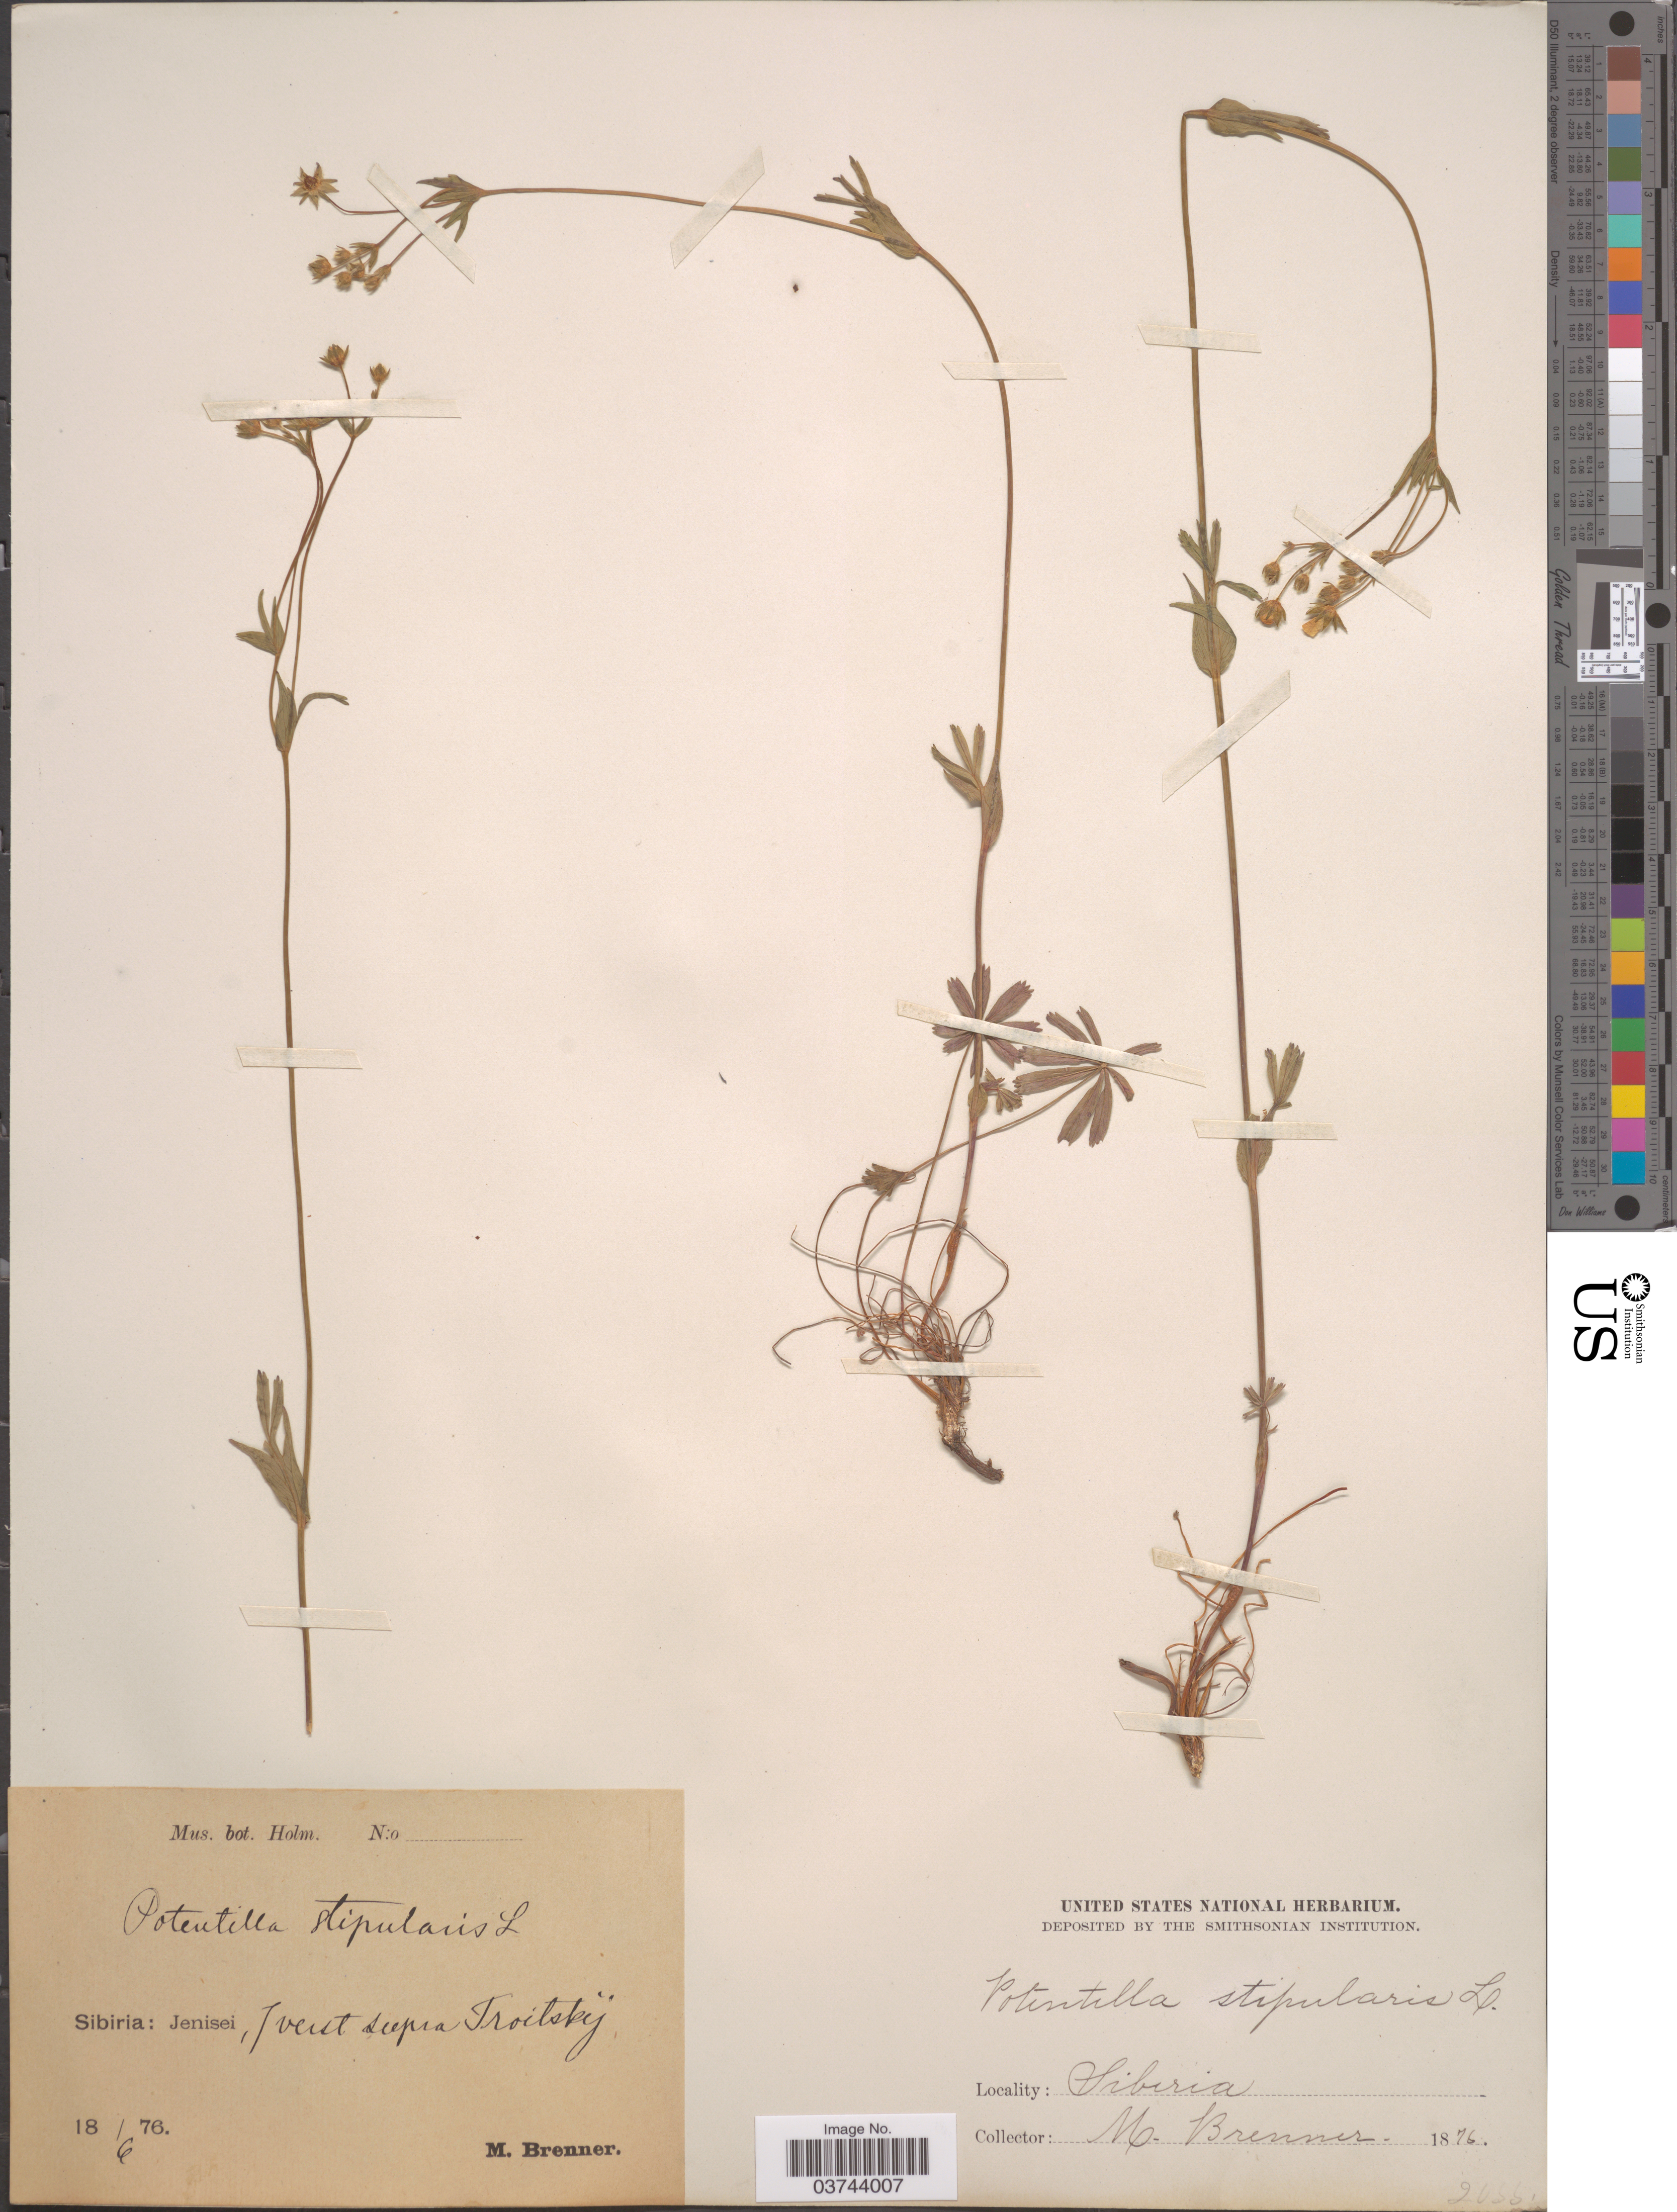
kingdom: Plantae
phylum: Tracheophyta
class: Magnoliopsida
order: Rosales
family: Rosaceae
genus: Potentilla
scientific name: Potentilla stipularis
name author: L.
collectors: M. Brenner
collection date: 1876-06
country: Russian Federation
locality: Sibiria: Jenisei, t verst supra Troitskij.